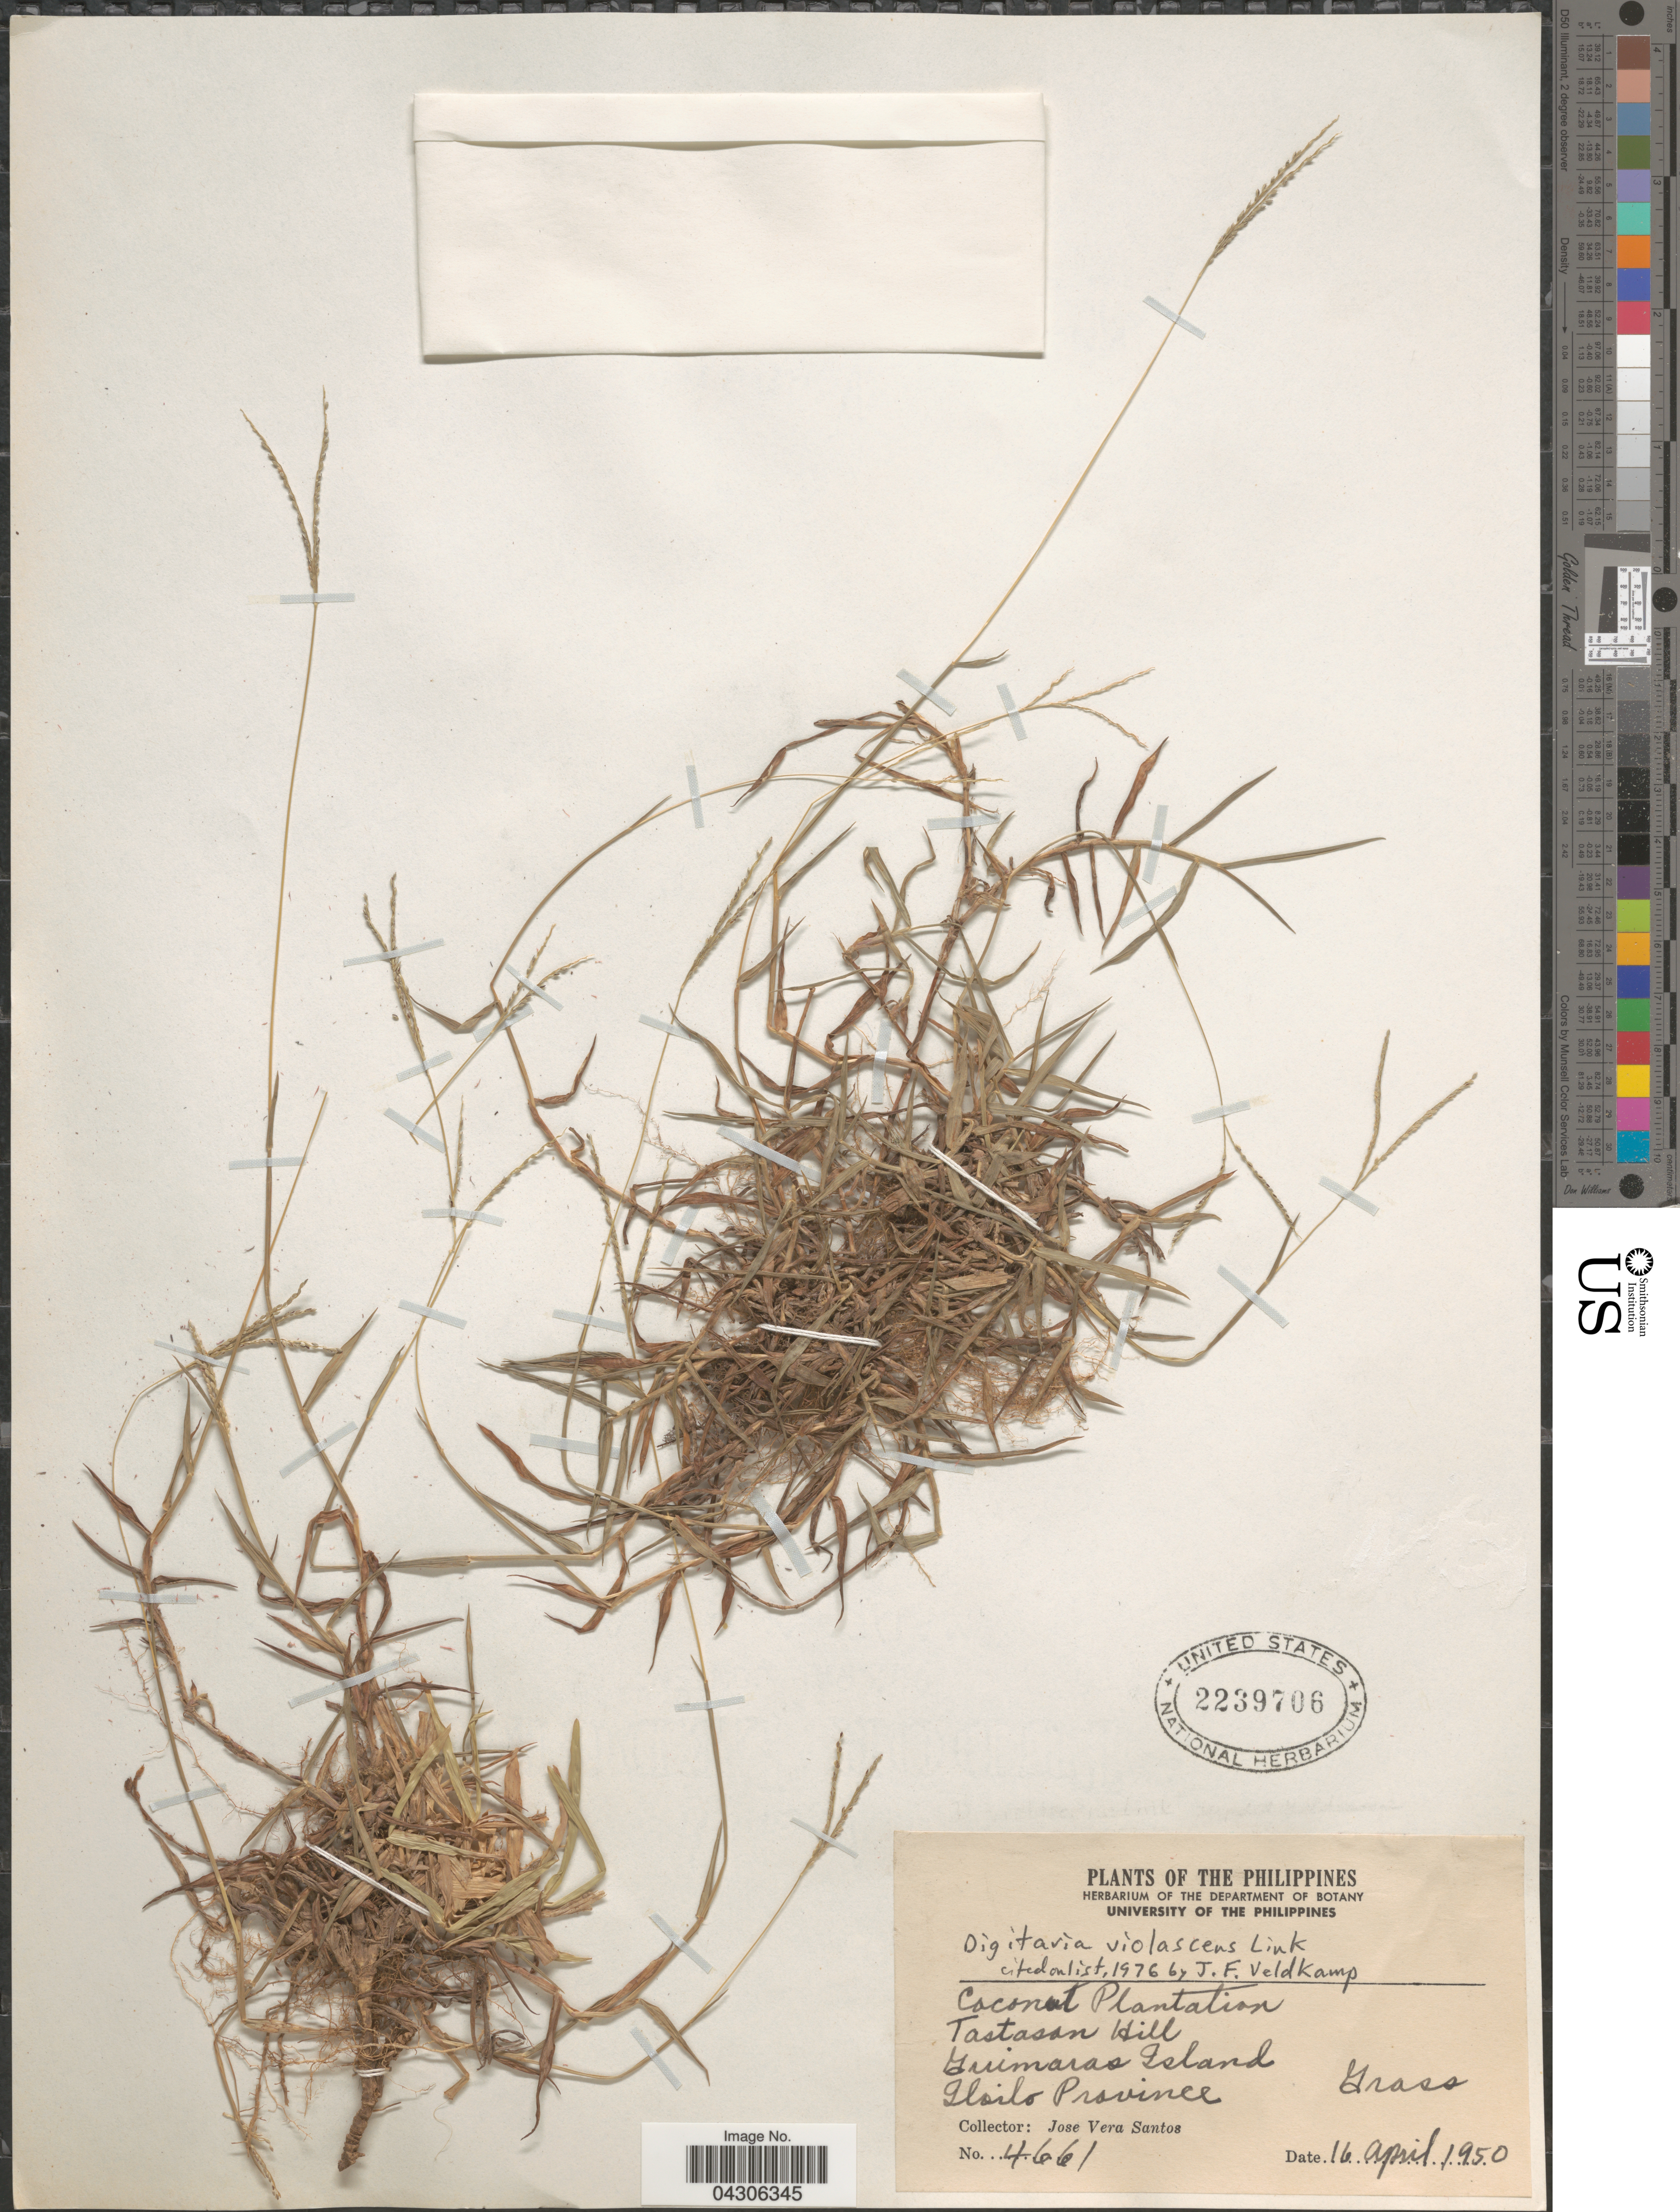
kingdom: Plantae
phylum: Tracheophyta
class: Liliopsida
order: Poales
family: Poaceae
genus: Digitaria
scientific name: Digitaria violascens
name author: Link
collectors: J. Vera Santos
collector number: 4661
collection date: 1950-04-16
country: Philippines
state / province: Western Visayas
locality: Coconut Plantation. Tastasan Hill. Guimaras Island. Iloilo Province.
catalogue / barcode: US 2239706